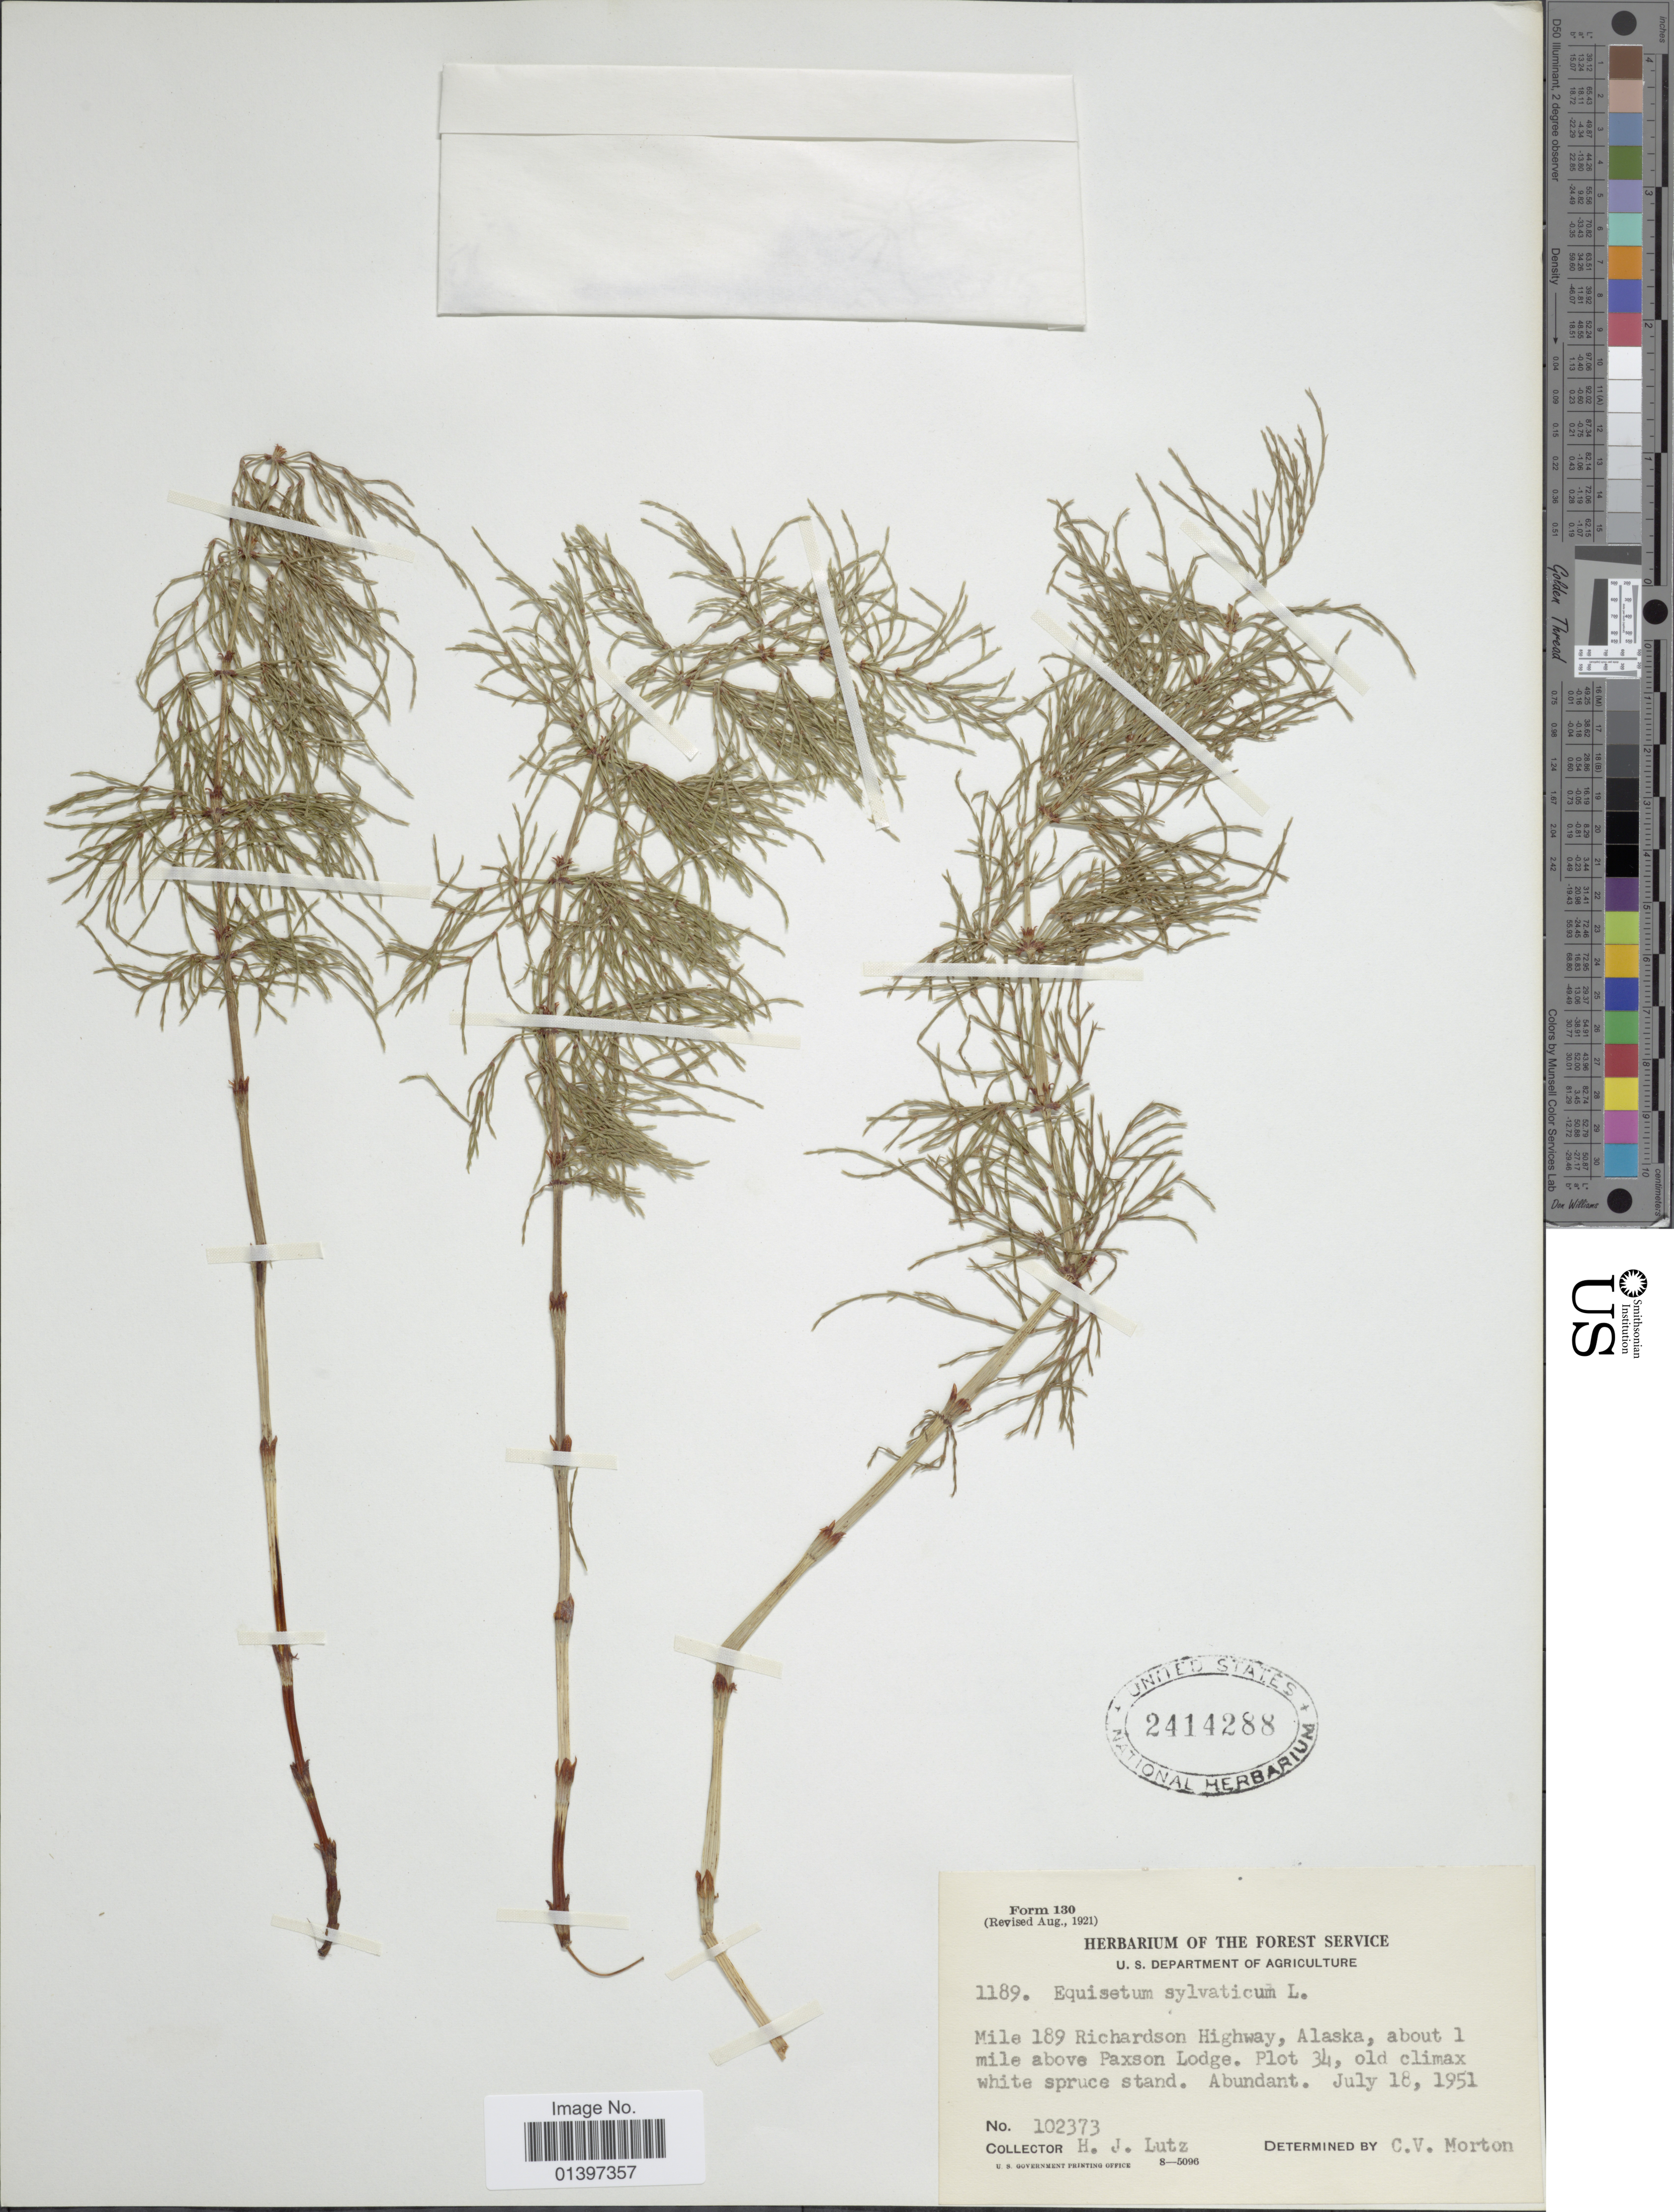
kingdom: Plantae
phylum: Tracheophyta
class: Polypodiopsida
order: Equisetales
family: Equisetaceae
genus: Equisetum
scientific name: Equisetum sylvaticum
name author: L.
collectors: H. J. Lutz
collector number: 102373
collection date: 1951-07-18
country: United States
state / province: Alaska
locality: Mile 189 Richardson Highway, Alaska, about 1 mile above Paxson Lodge, Plot 34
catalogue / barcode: US 2414288